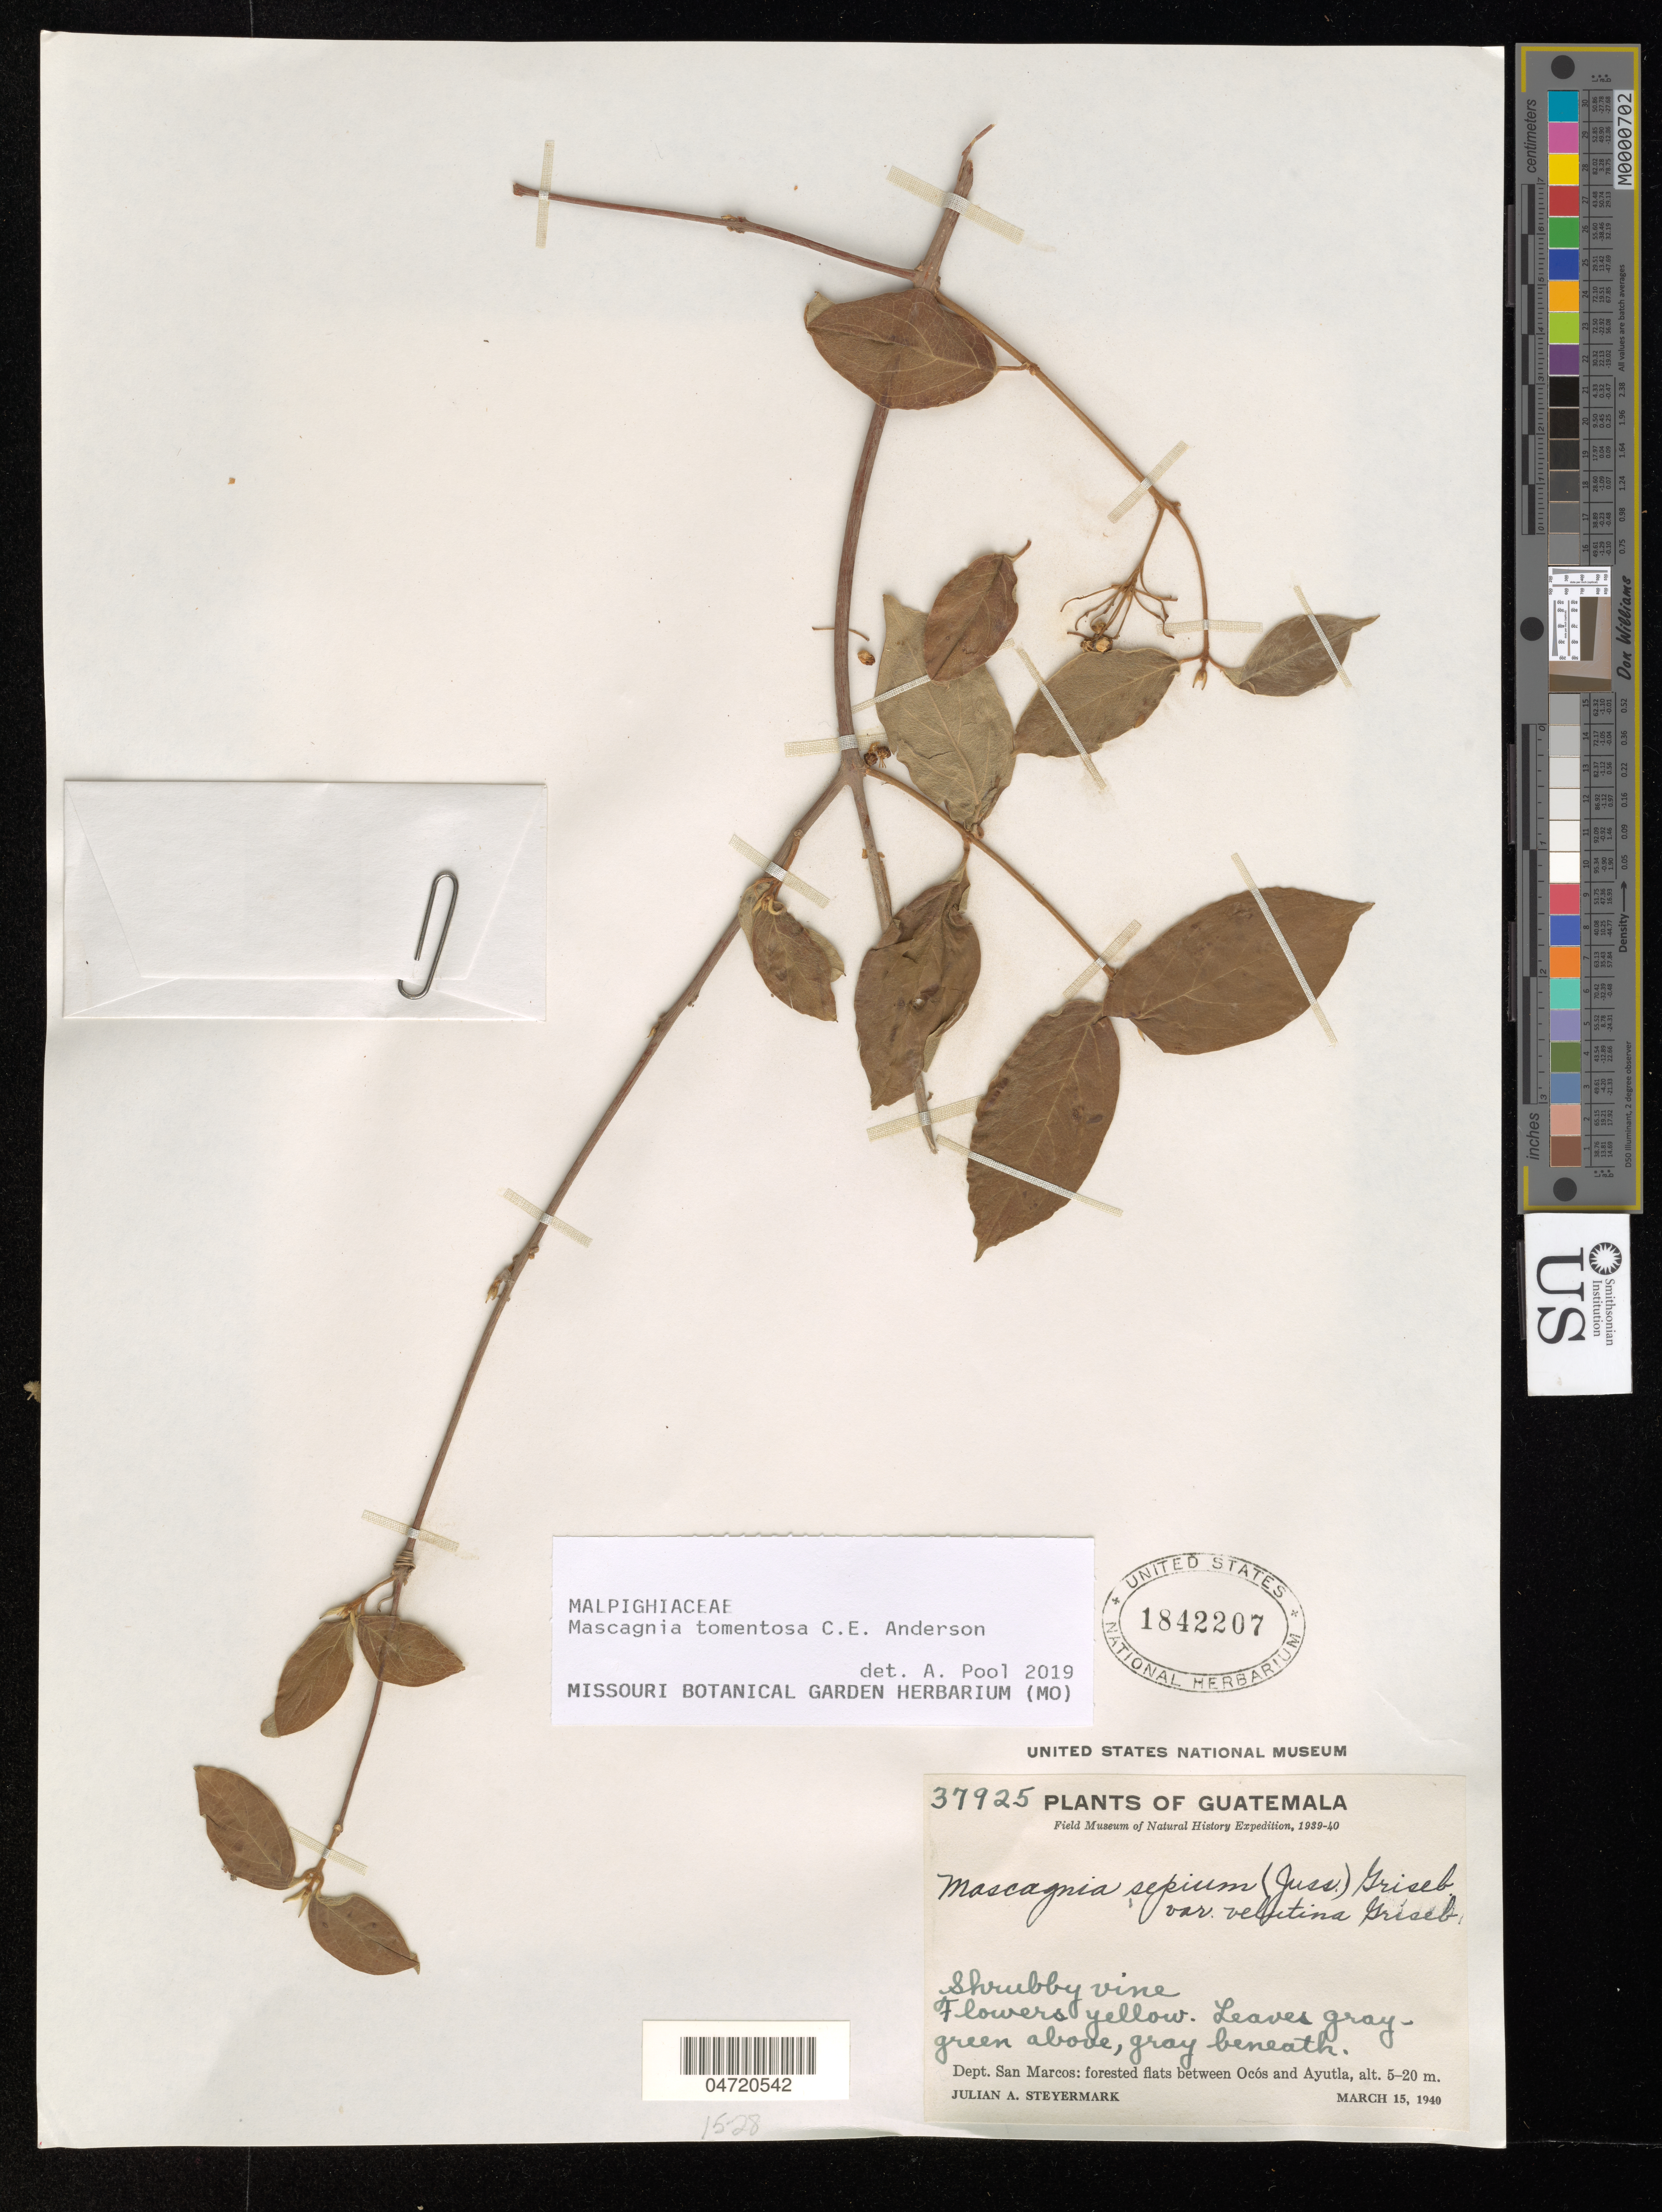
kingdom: Plantae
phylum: Tracheophyta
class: Magnoliopsida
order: Malpighiales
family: Malpighiaceae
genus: Mascagnia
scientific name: Mascagnia tomentosa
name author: C.E. Anderson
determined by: Pool, A., (MO), Missouri Botanical Garden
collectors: J. Steyermark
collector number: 37925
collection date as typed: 15 Mar 1940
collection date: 1940-03-15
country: Guatemala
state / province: San Marcos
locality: Between Ocos and Ayutla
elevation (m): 5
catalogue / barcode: US 1842207